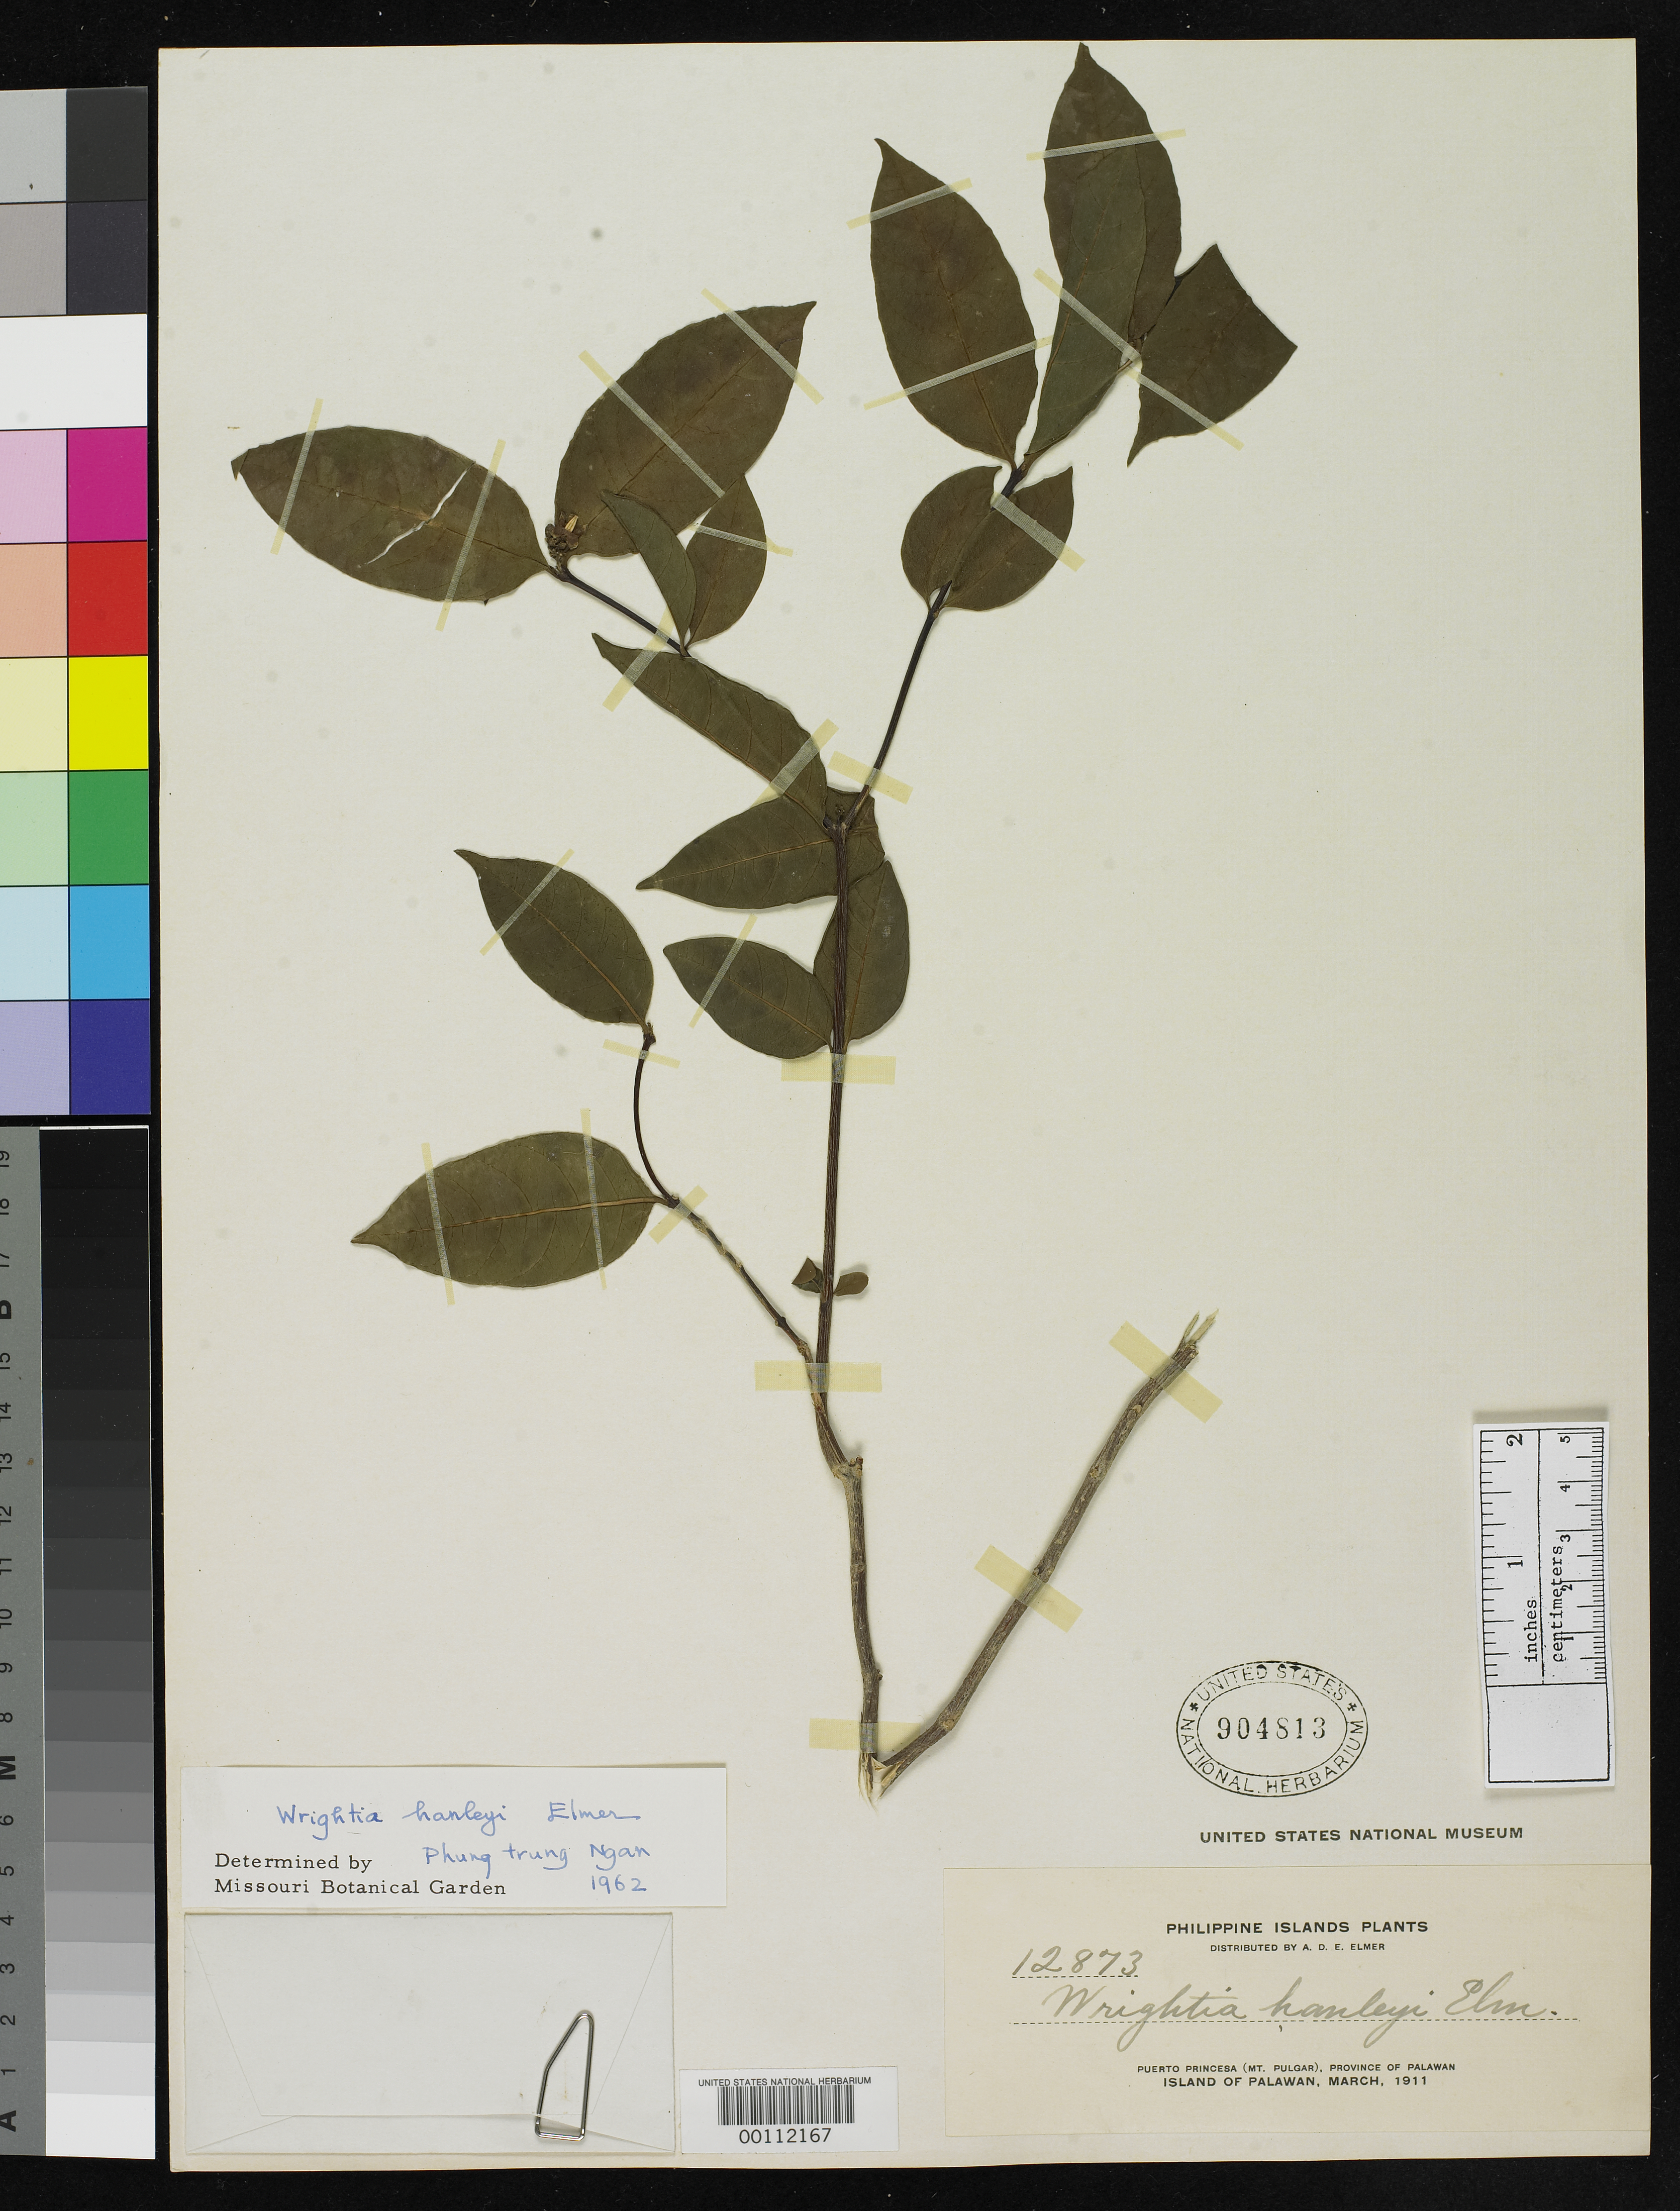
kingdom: Plantae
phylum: Tracheophyta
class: Magnoliopsida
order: Gentianales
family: Apocynaceae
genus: Wrightia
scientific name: Wrightia hanleyi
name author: Elmer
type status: Isotype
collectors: A. D. E. Elmer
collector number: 12873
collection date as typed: Mar 1911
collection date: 1911-03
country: Philippines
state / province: Mimaropa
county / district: Palawan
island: Palawan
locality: Puerto Princesa (Mt. Pulgar).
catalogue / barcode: US 904813